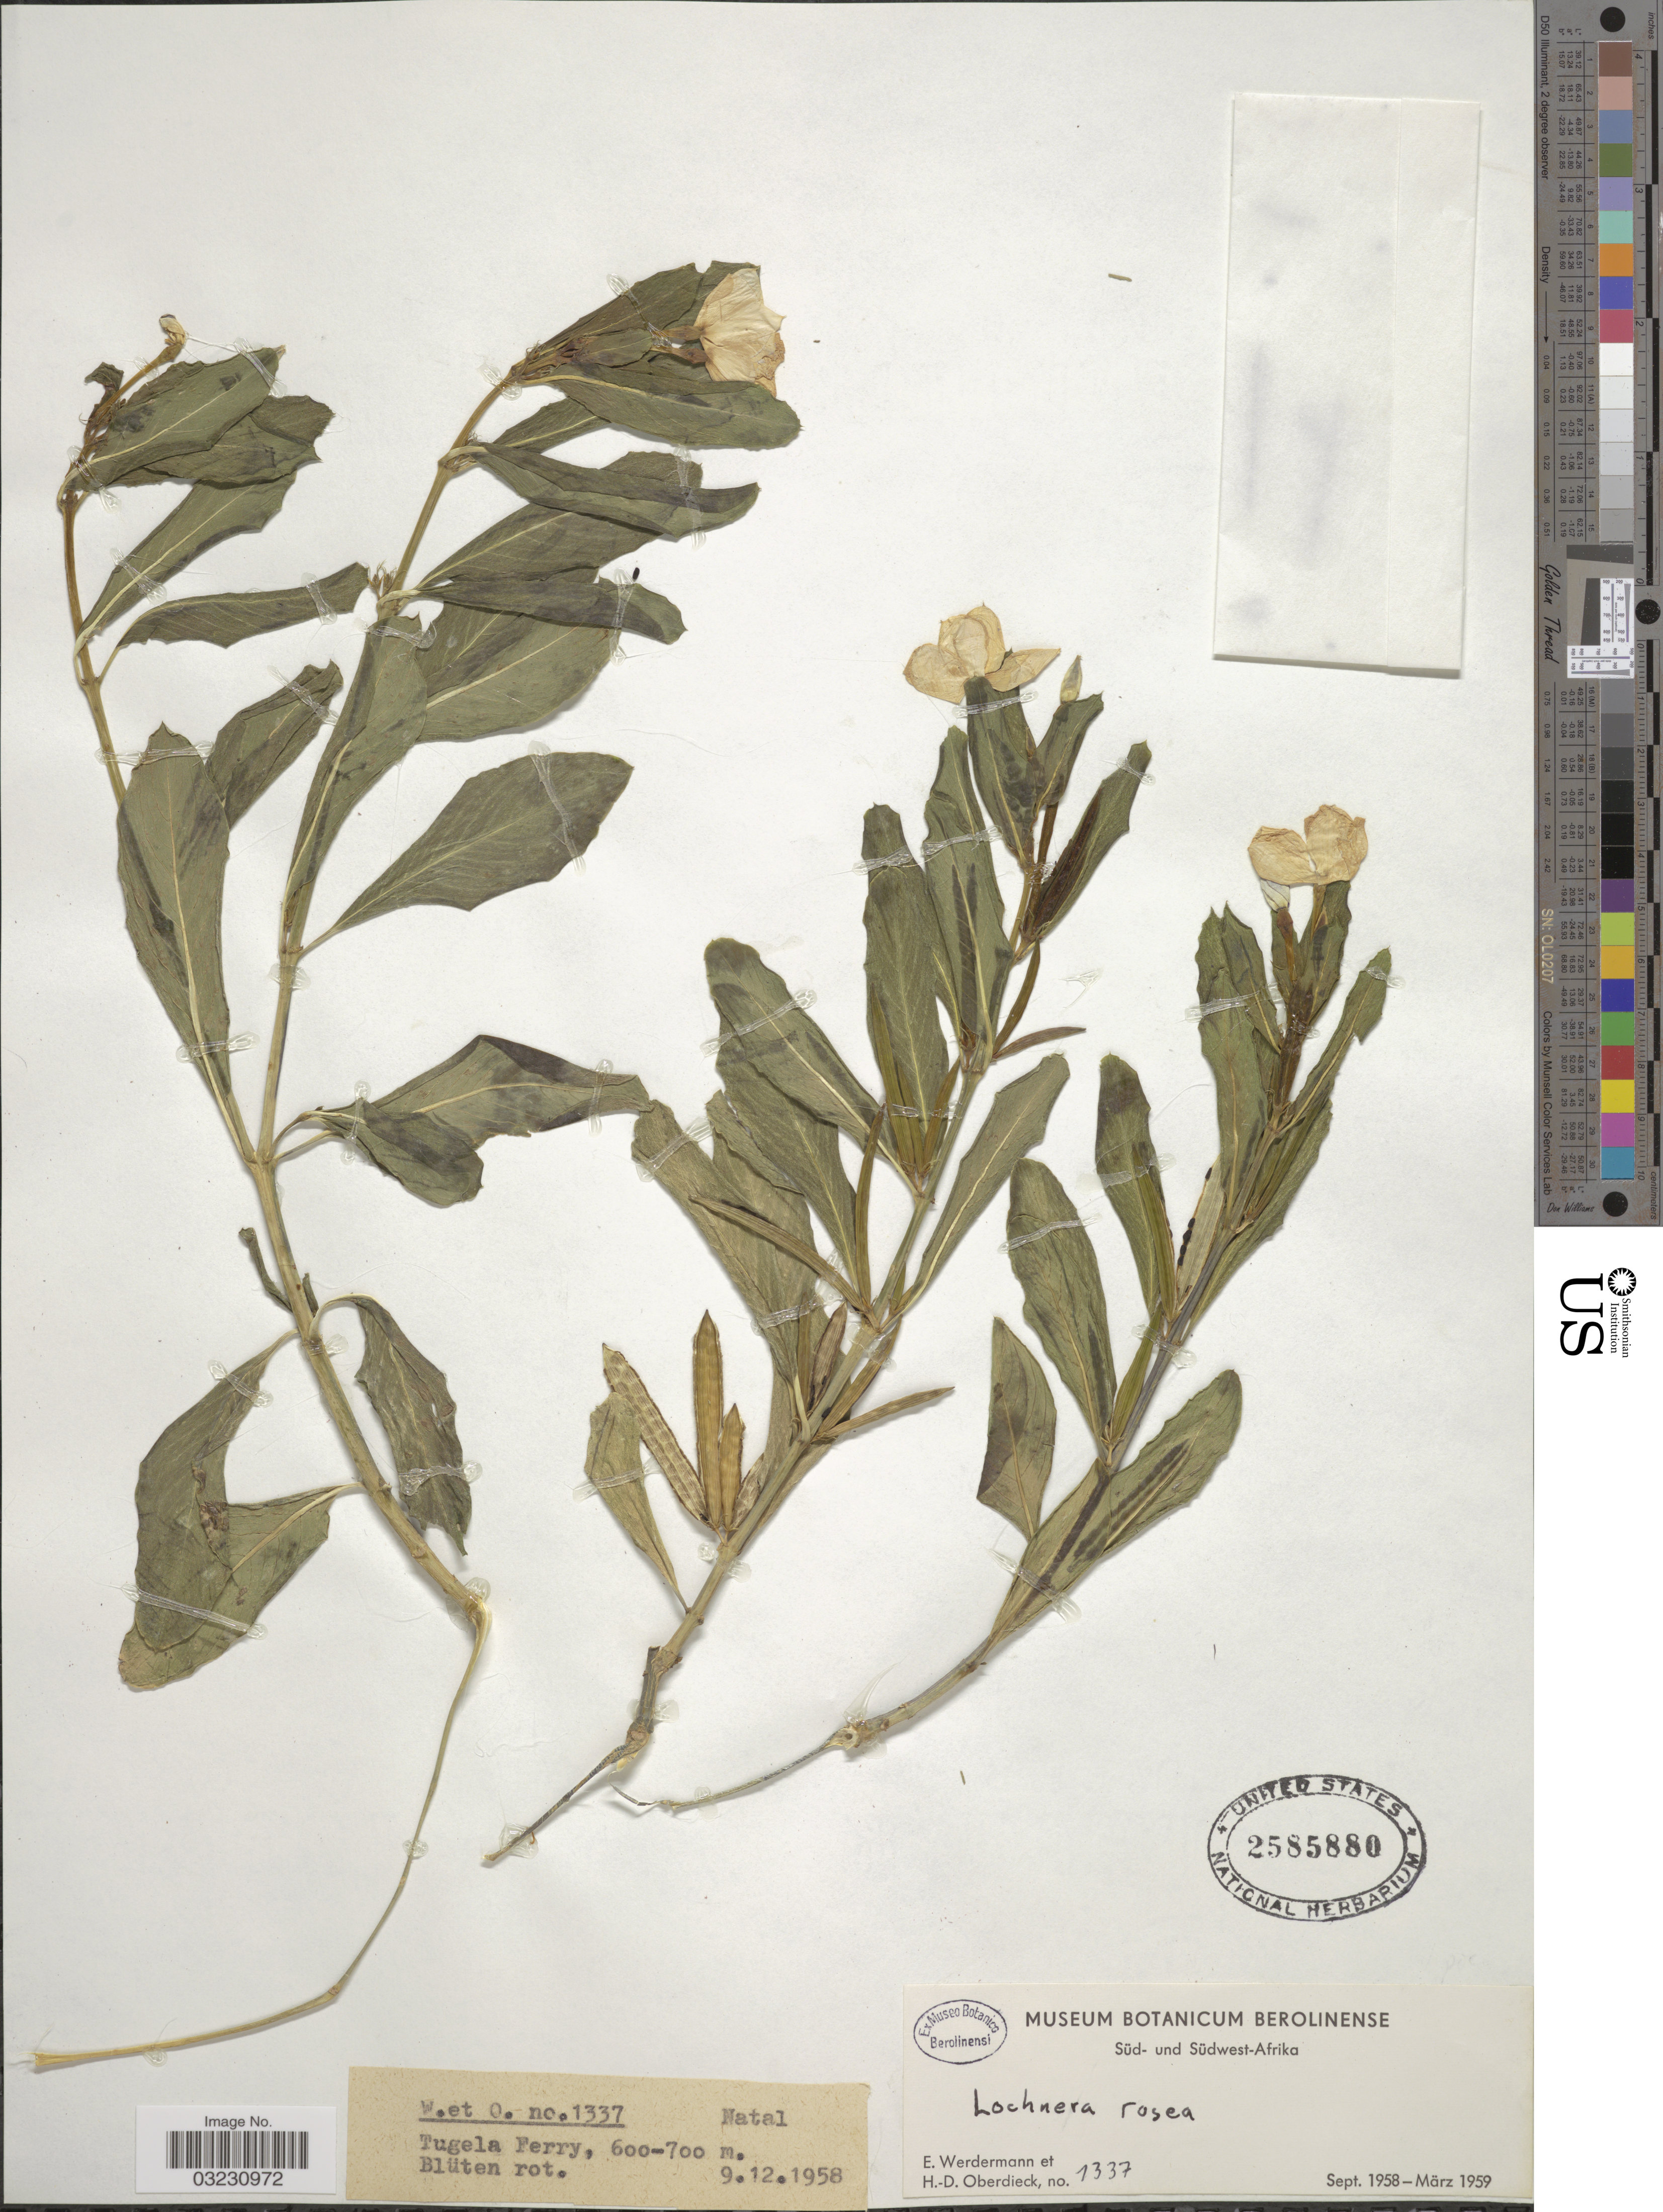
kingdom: Plantae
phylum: Tracheophyta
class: Magnoliopsida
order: Gentianales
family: Apocynaceae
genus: Catharanthus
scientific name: Catharanthus roseus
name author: (L.) G. Don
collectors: E. Werdermann & H. Oberdieck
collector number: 1337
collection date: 1958-12-09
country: South Africa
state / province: KwaZulu-Natal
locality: Natal. Süd-Afrika. Tugela Ferry.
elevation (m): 600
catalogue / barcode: US 2585880